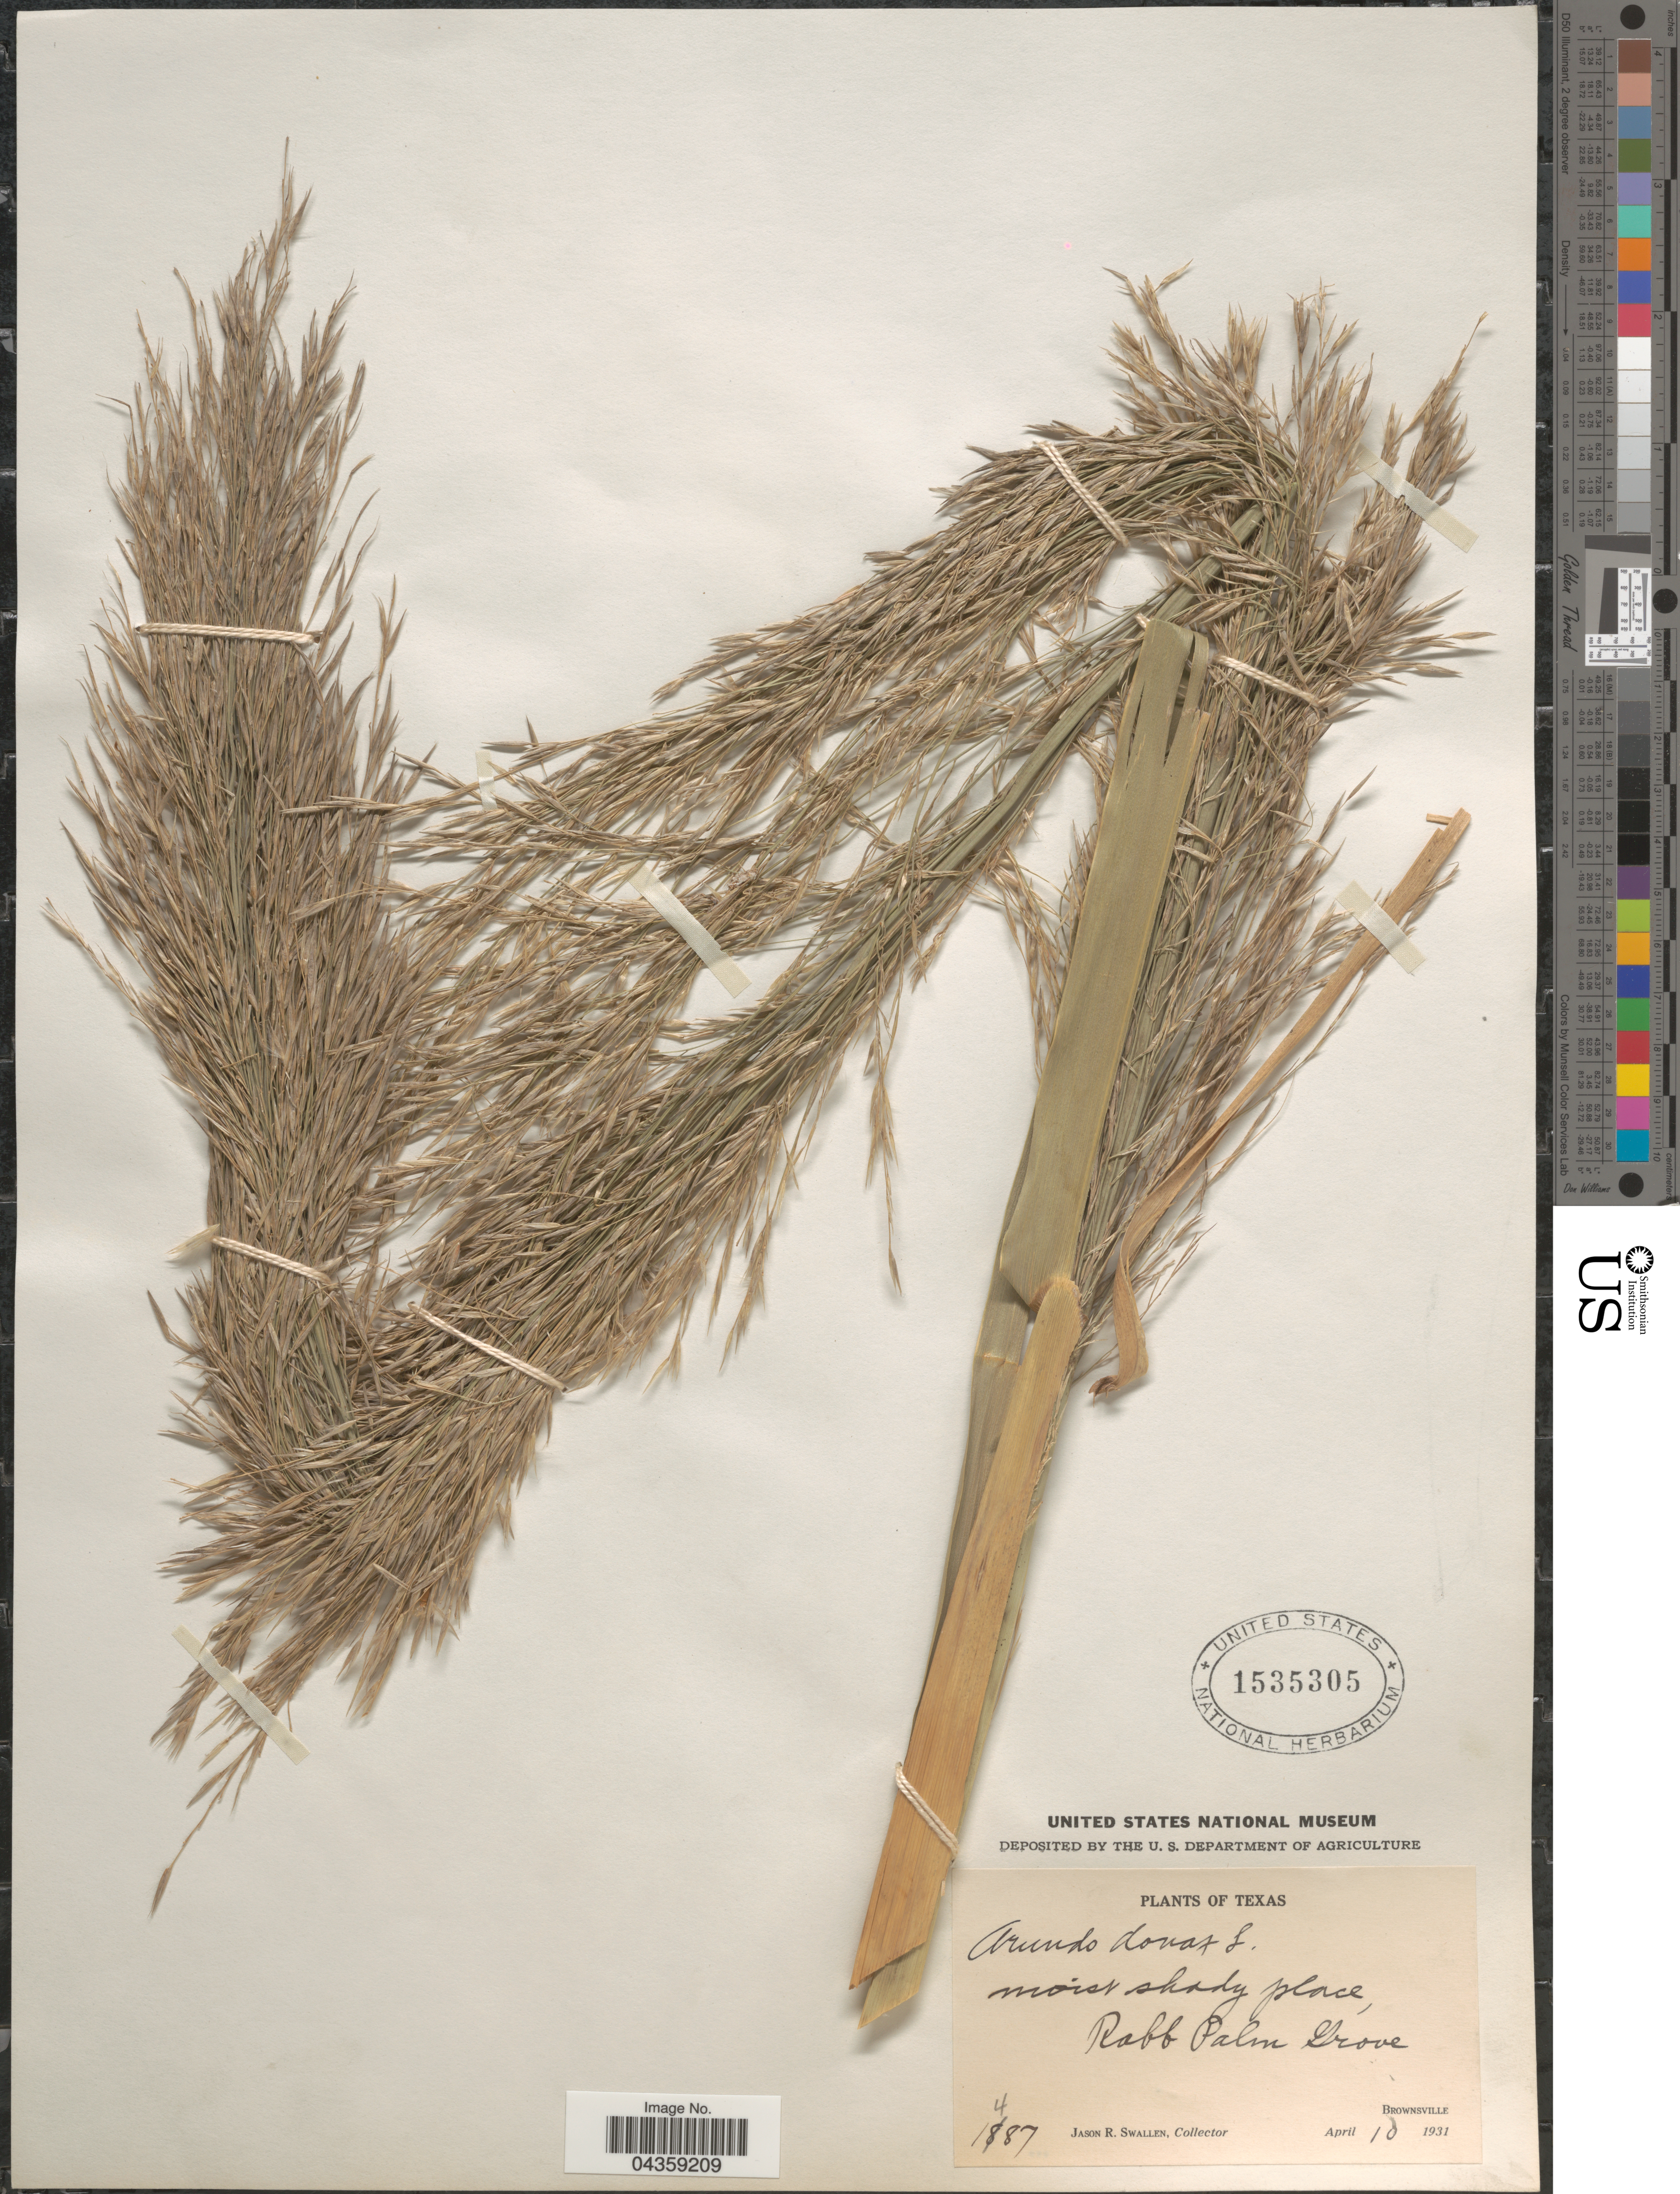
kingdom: Plantae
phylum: Tracheophyta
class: Liliopsida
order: Poales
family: Poaceae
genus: Arundo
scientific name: Arundo donax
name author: L.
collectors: J. R. Swallen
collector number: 1487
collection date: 1931-04-10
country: United States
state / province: Texas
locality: Rabb Palm Grove. Brownsville.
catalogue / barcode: US 1535305